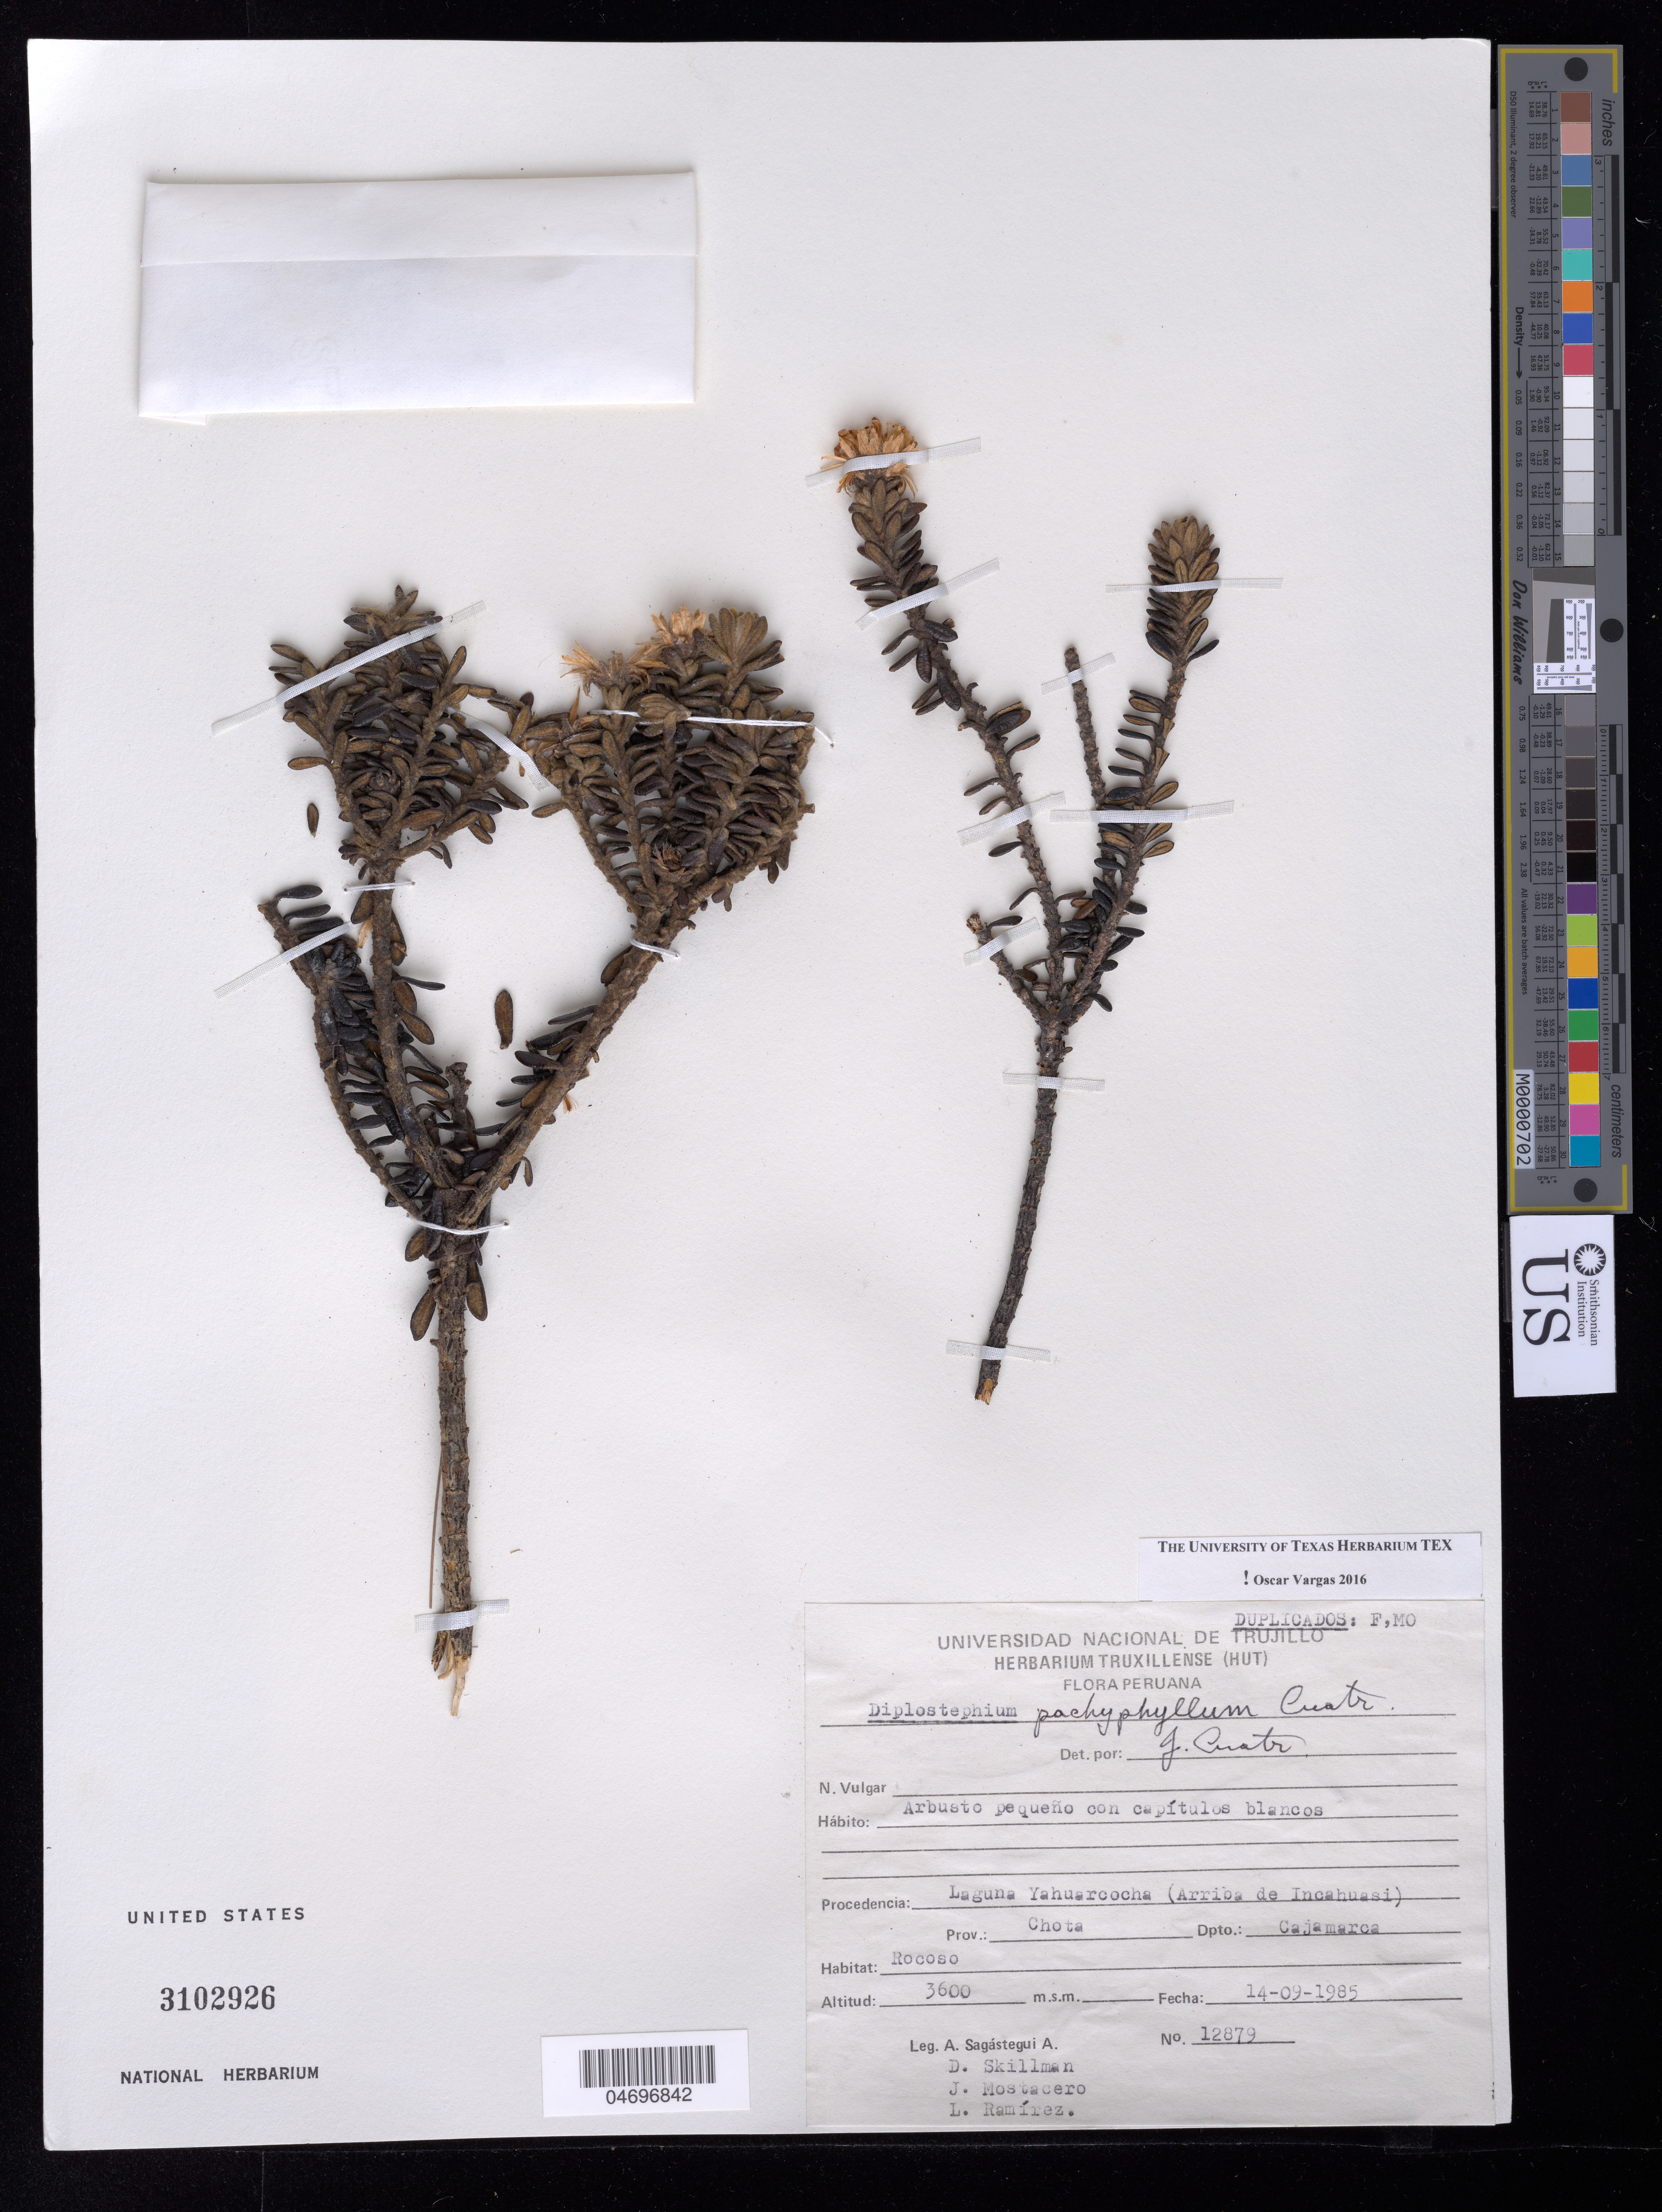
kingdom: Plantae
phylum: Tracheophyta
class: Magnoliopsida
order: Asterales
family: Asteraceae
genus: Diplostephium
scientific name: Diplostephium pachyphyllum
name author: Cuatrec.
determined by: Vargas, Oscar M.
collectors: A. Sagástegui A., D. Skillman, J. Mostacero L. & L. Ramirez V.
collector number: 12879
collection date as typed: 14 Sep 1985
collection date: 1985-09-14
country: Peru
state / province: Cajamarca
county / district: Chota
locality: Laguna Yahuarcocha, Arriba de Incahuasi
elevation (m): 3600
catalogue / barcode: US 3102926